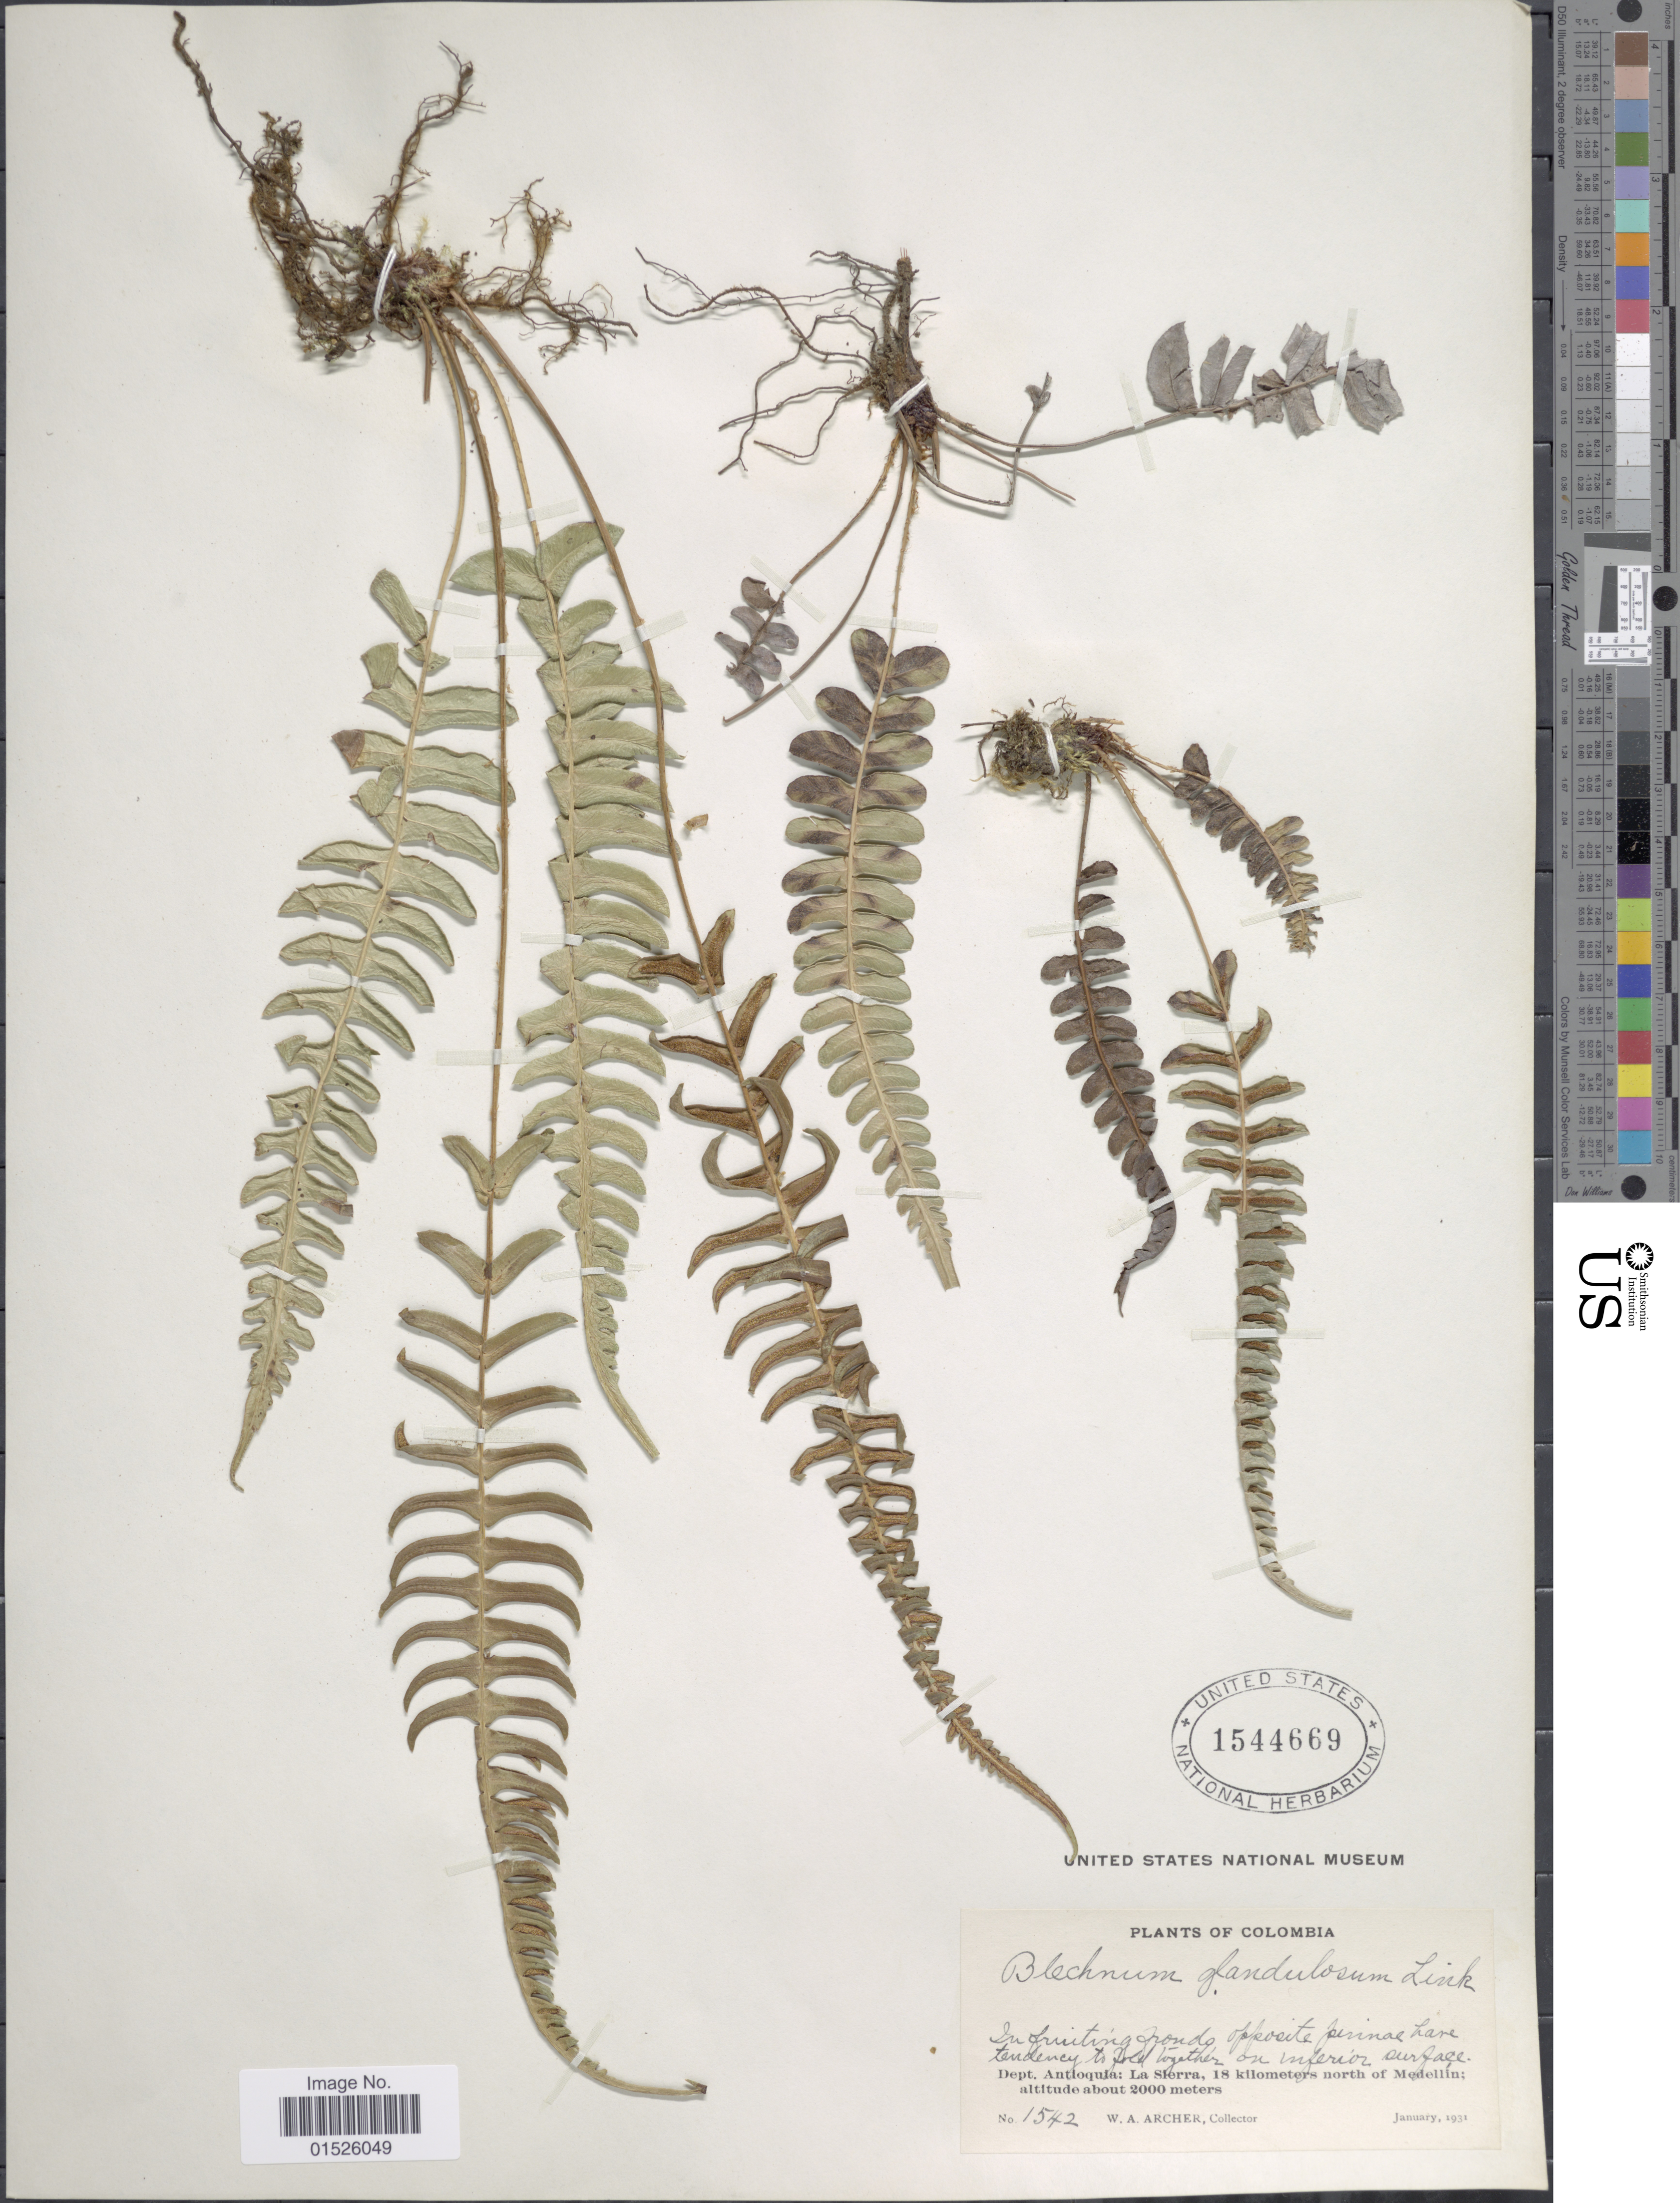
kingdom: Plantae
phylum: Tracheophyta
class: Polypodiopsida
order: Polypodiales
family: Blechnaceae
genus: Blechnum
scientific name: Blechnum glandulosum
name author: Link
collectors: W. A. Archer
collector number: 1542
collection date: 1931-01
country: Colombia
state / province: Antioquia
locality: Colombia, Dept. Antioquia: La Sierra, 18 kilometers north of Medellin.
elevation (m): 2000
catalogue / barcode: US 1544669